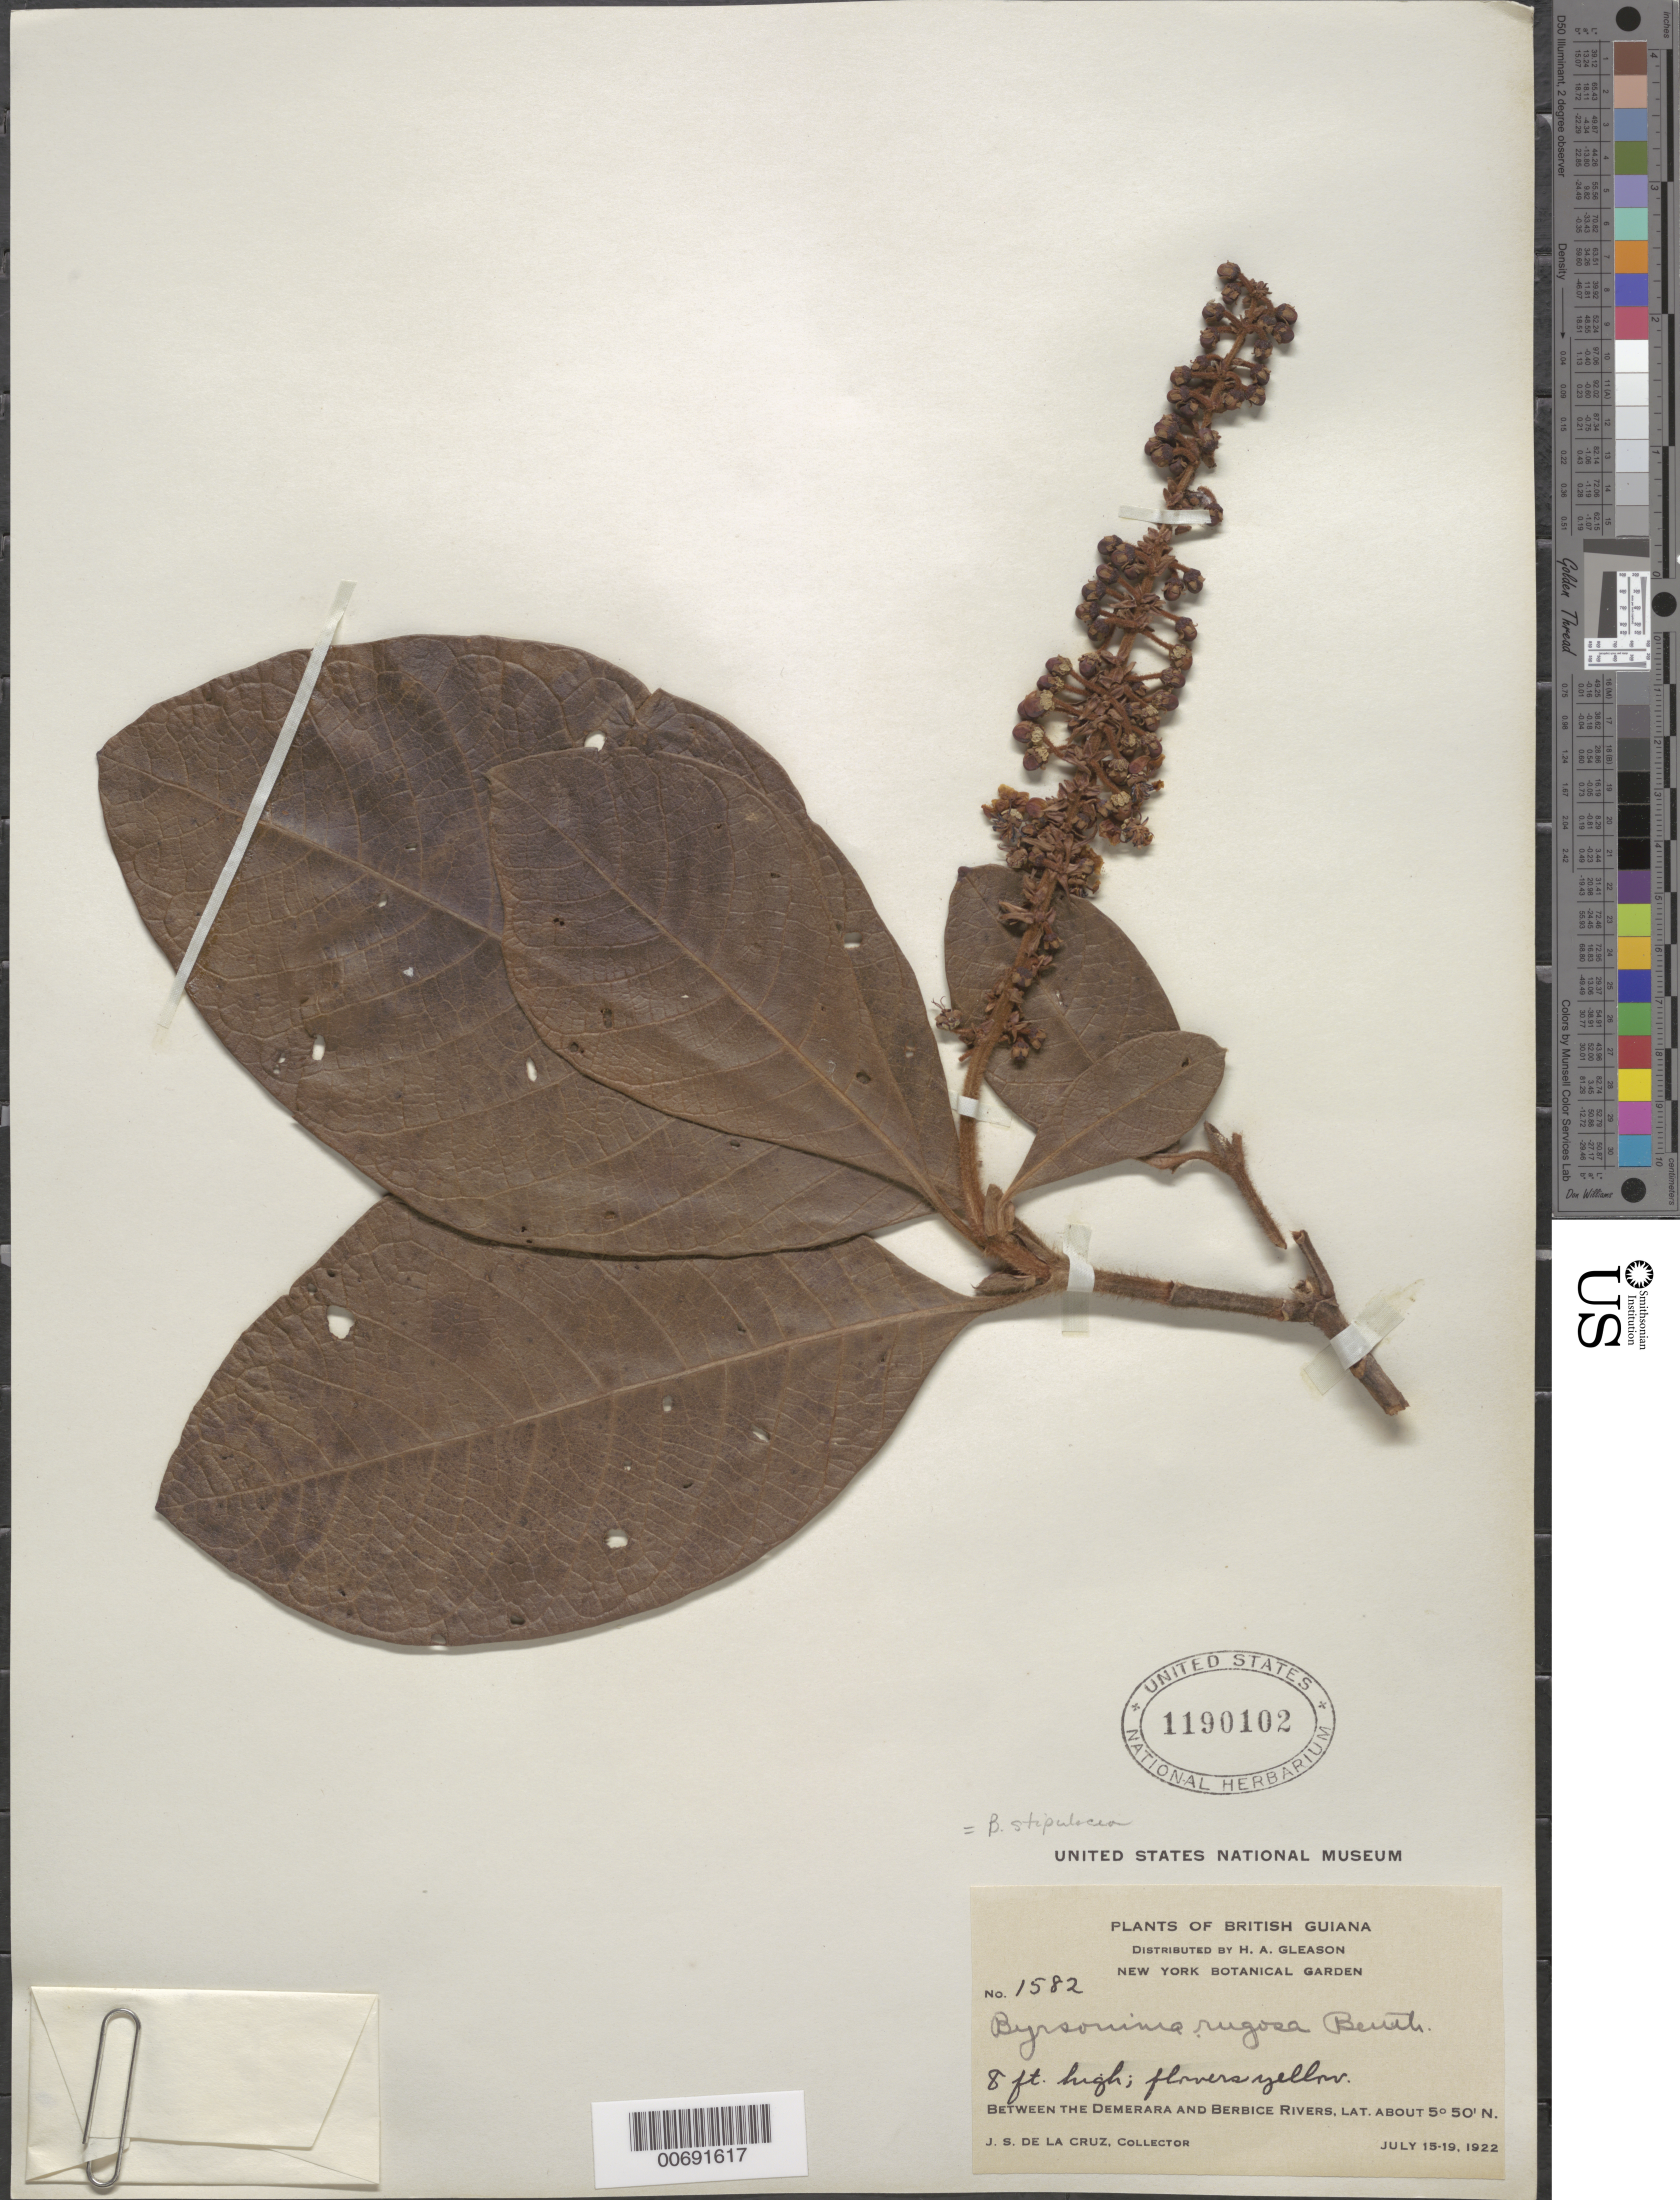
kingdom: Plantae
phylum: Tracheophyta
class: Magnoliopsida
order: Malpighiales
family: Malpighiaceae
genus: Byrsonima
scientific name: Byrsonima stipulacea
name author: A. Juss.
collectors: J. S. de la Cruz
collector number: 1582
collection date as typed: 15-Jul-22 to 19-Jul-22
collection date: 1922-07-15/1922-07-19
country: Guyana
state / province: U. Demerara-Berbice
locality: Demerara River to the Berbice River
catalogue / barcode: US 1190102